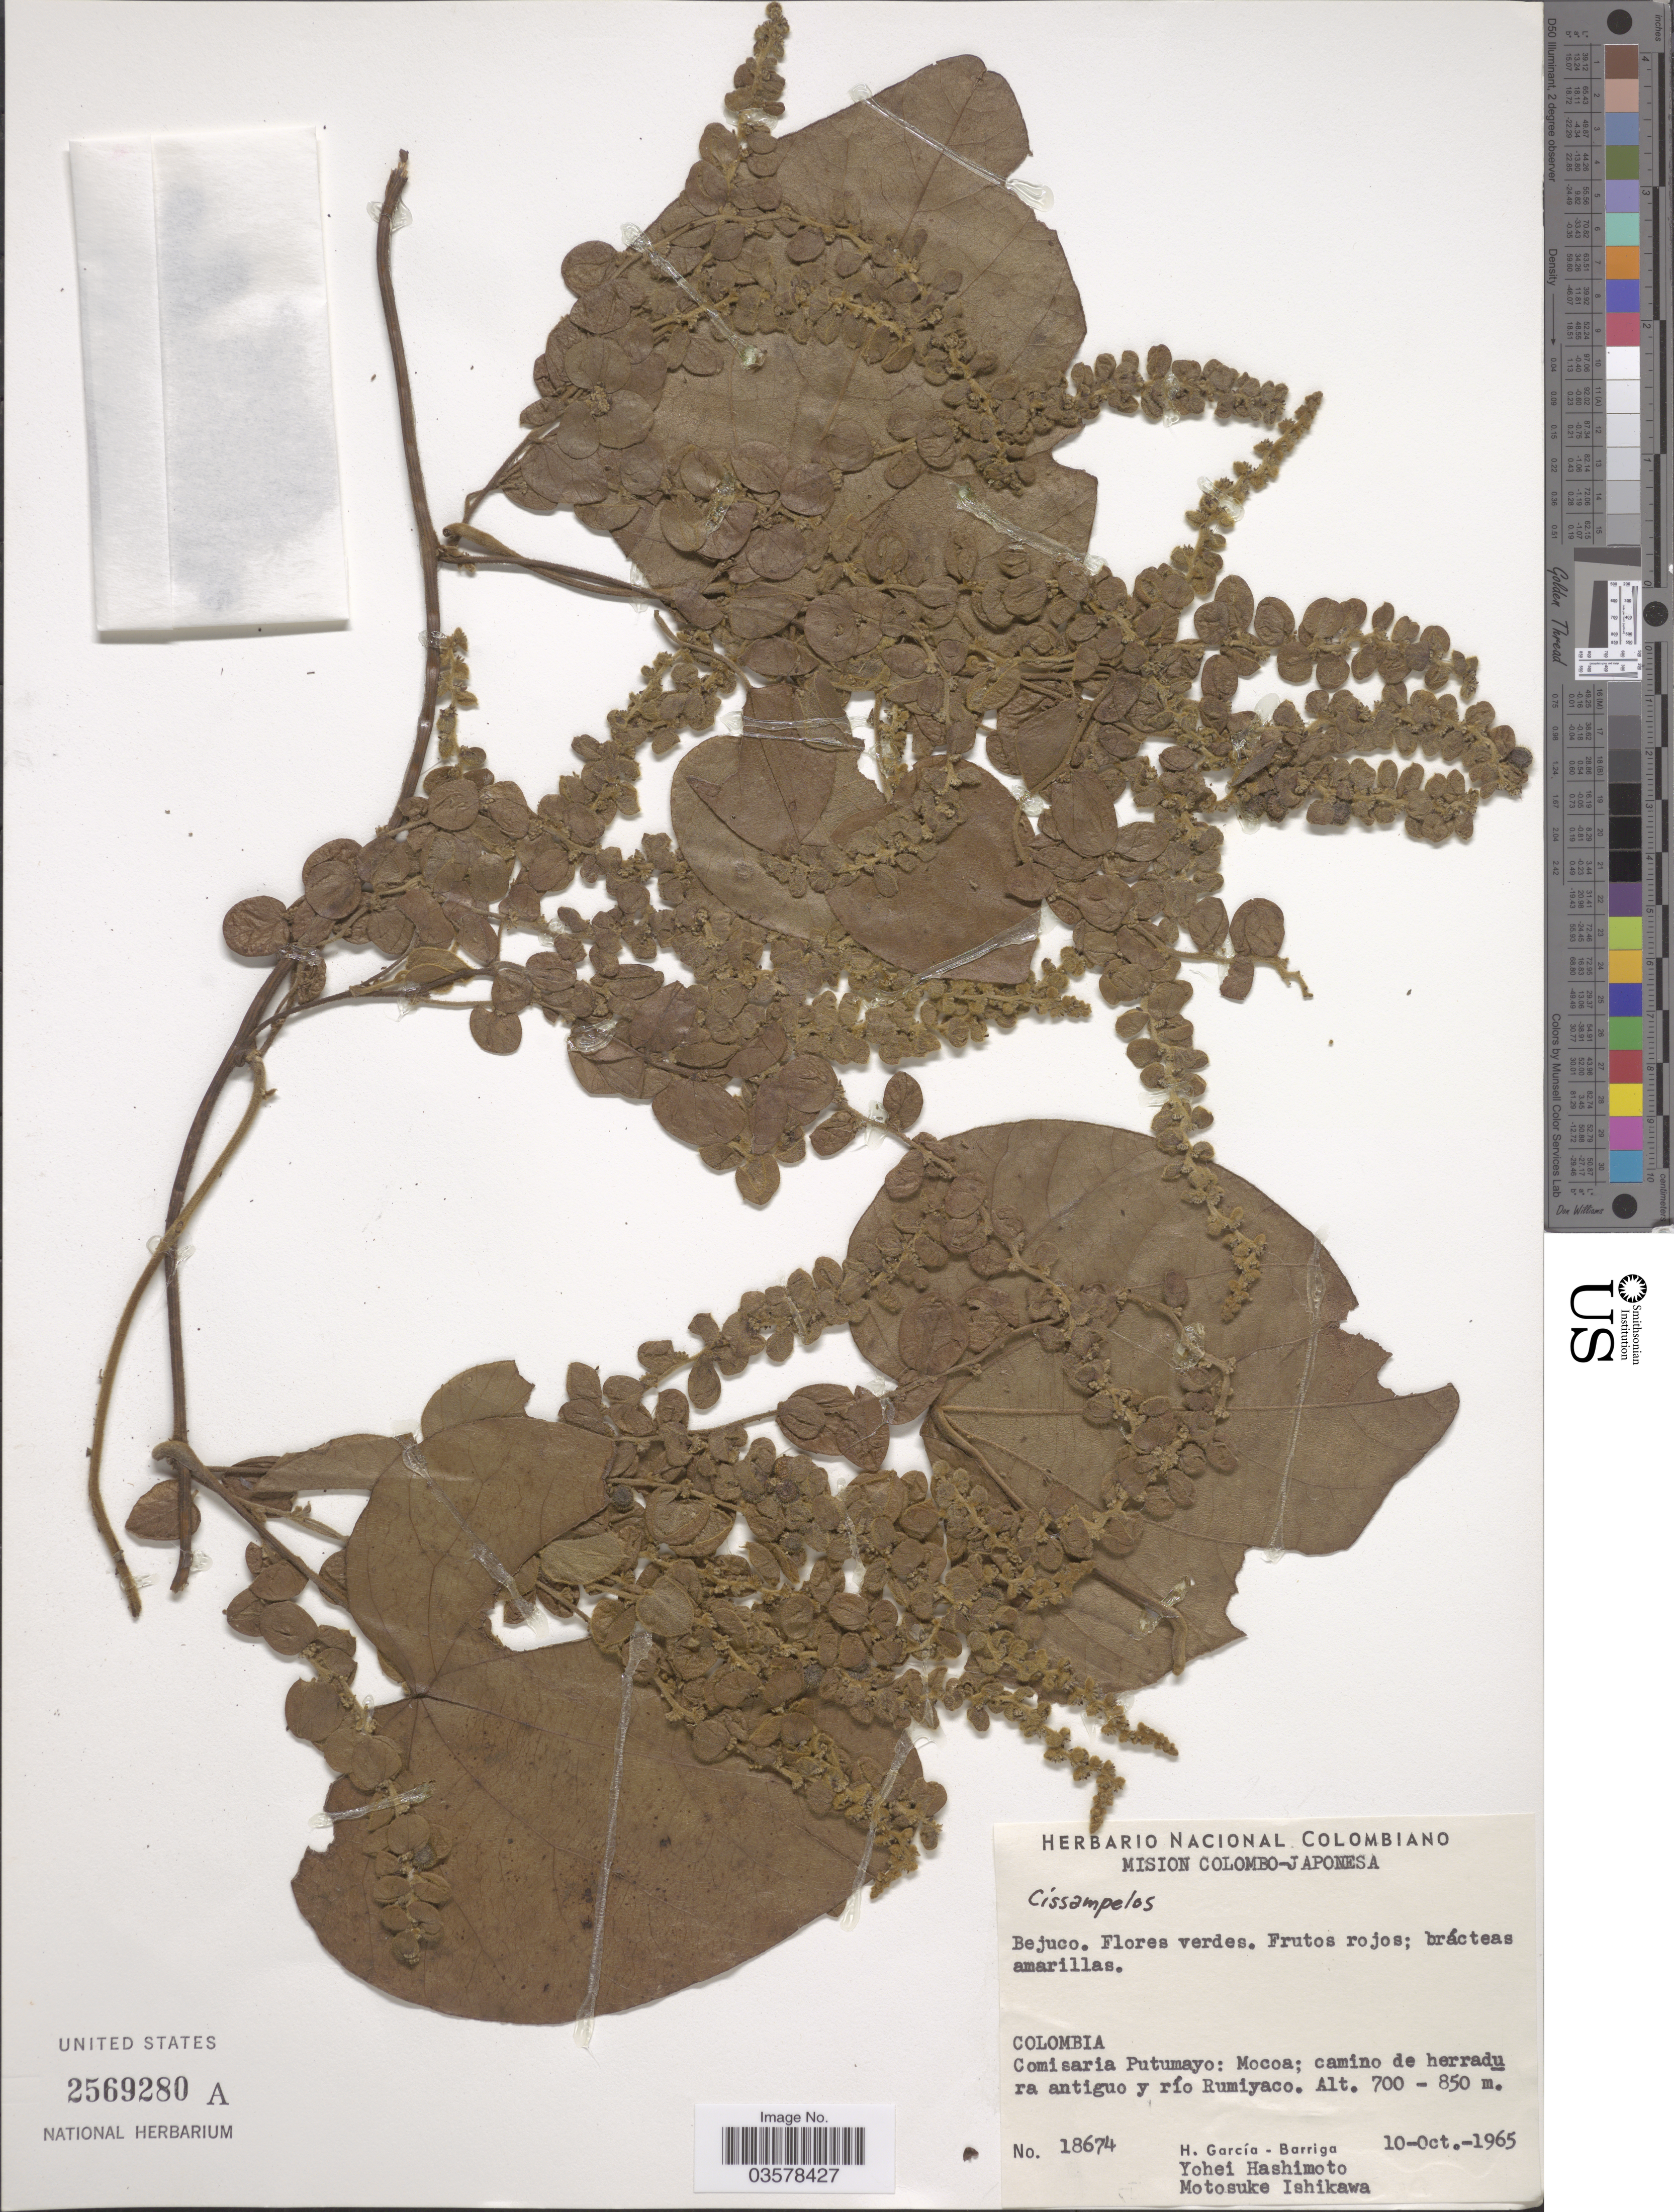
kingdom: Plantae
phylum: Tracheophyta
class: Magnoliopsida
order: Ranunculales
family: Menispermaceae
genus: Cissampelos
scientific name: Cissampelos sp.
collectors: H. García Barriga, Y. Hashimoto & M. Ishikawa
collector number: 18674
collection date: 1965-10-10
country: Colombia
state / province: Putumayo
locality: Comisaria Putumayo: Mocoa; camino de herradura antiguo y río Rumiyaco.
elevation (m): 700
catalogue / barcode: US 2569280A